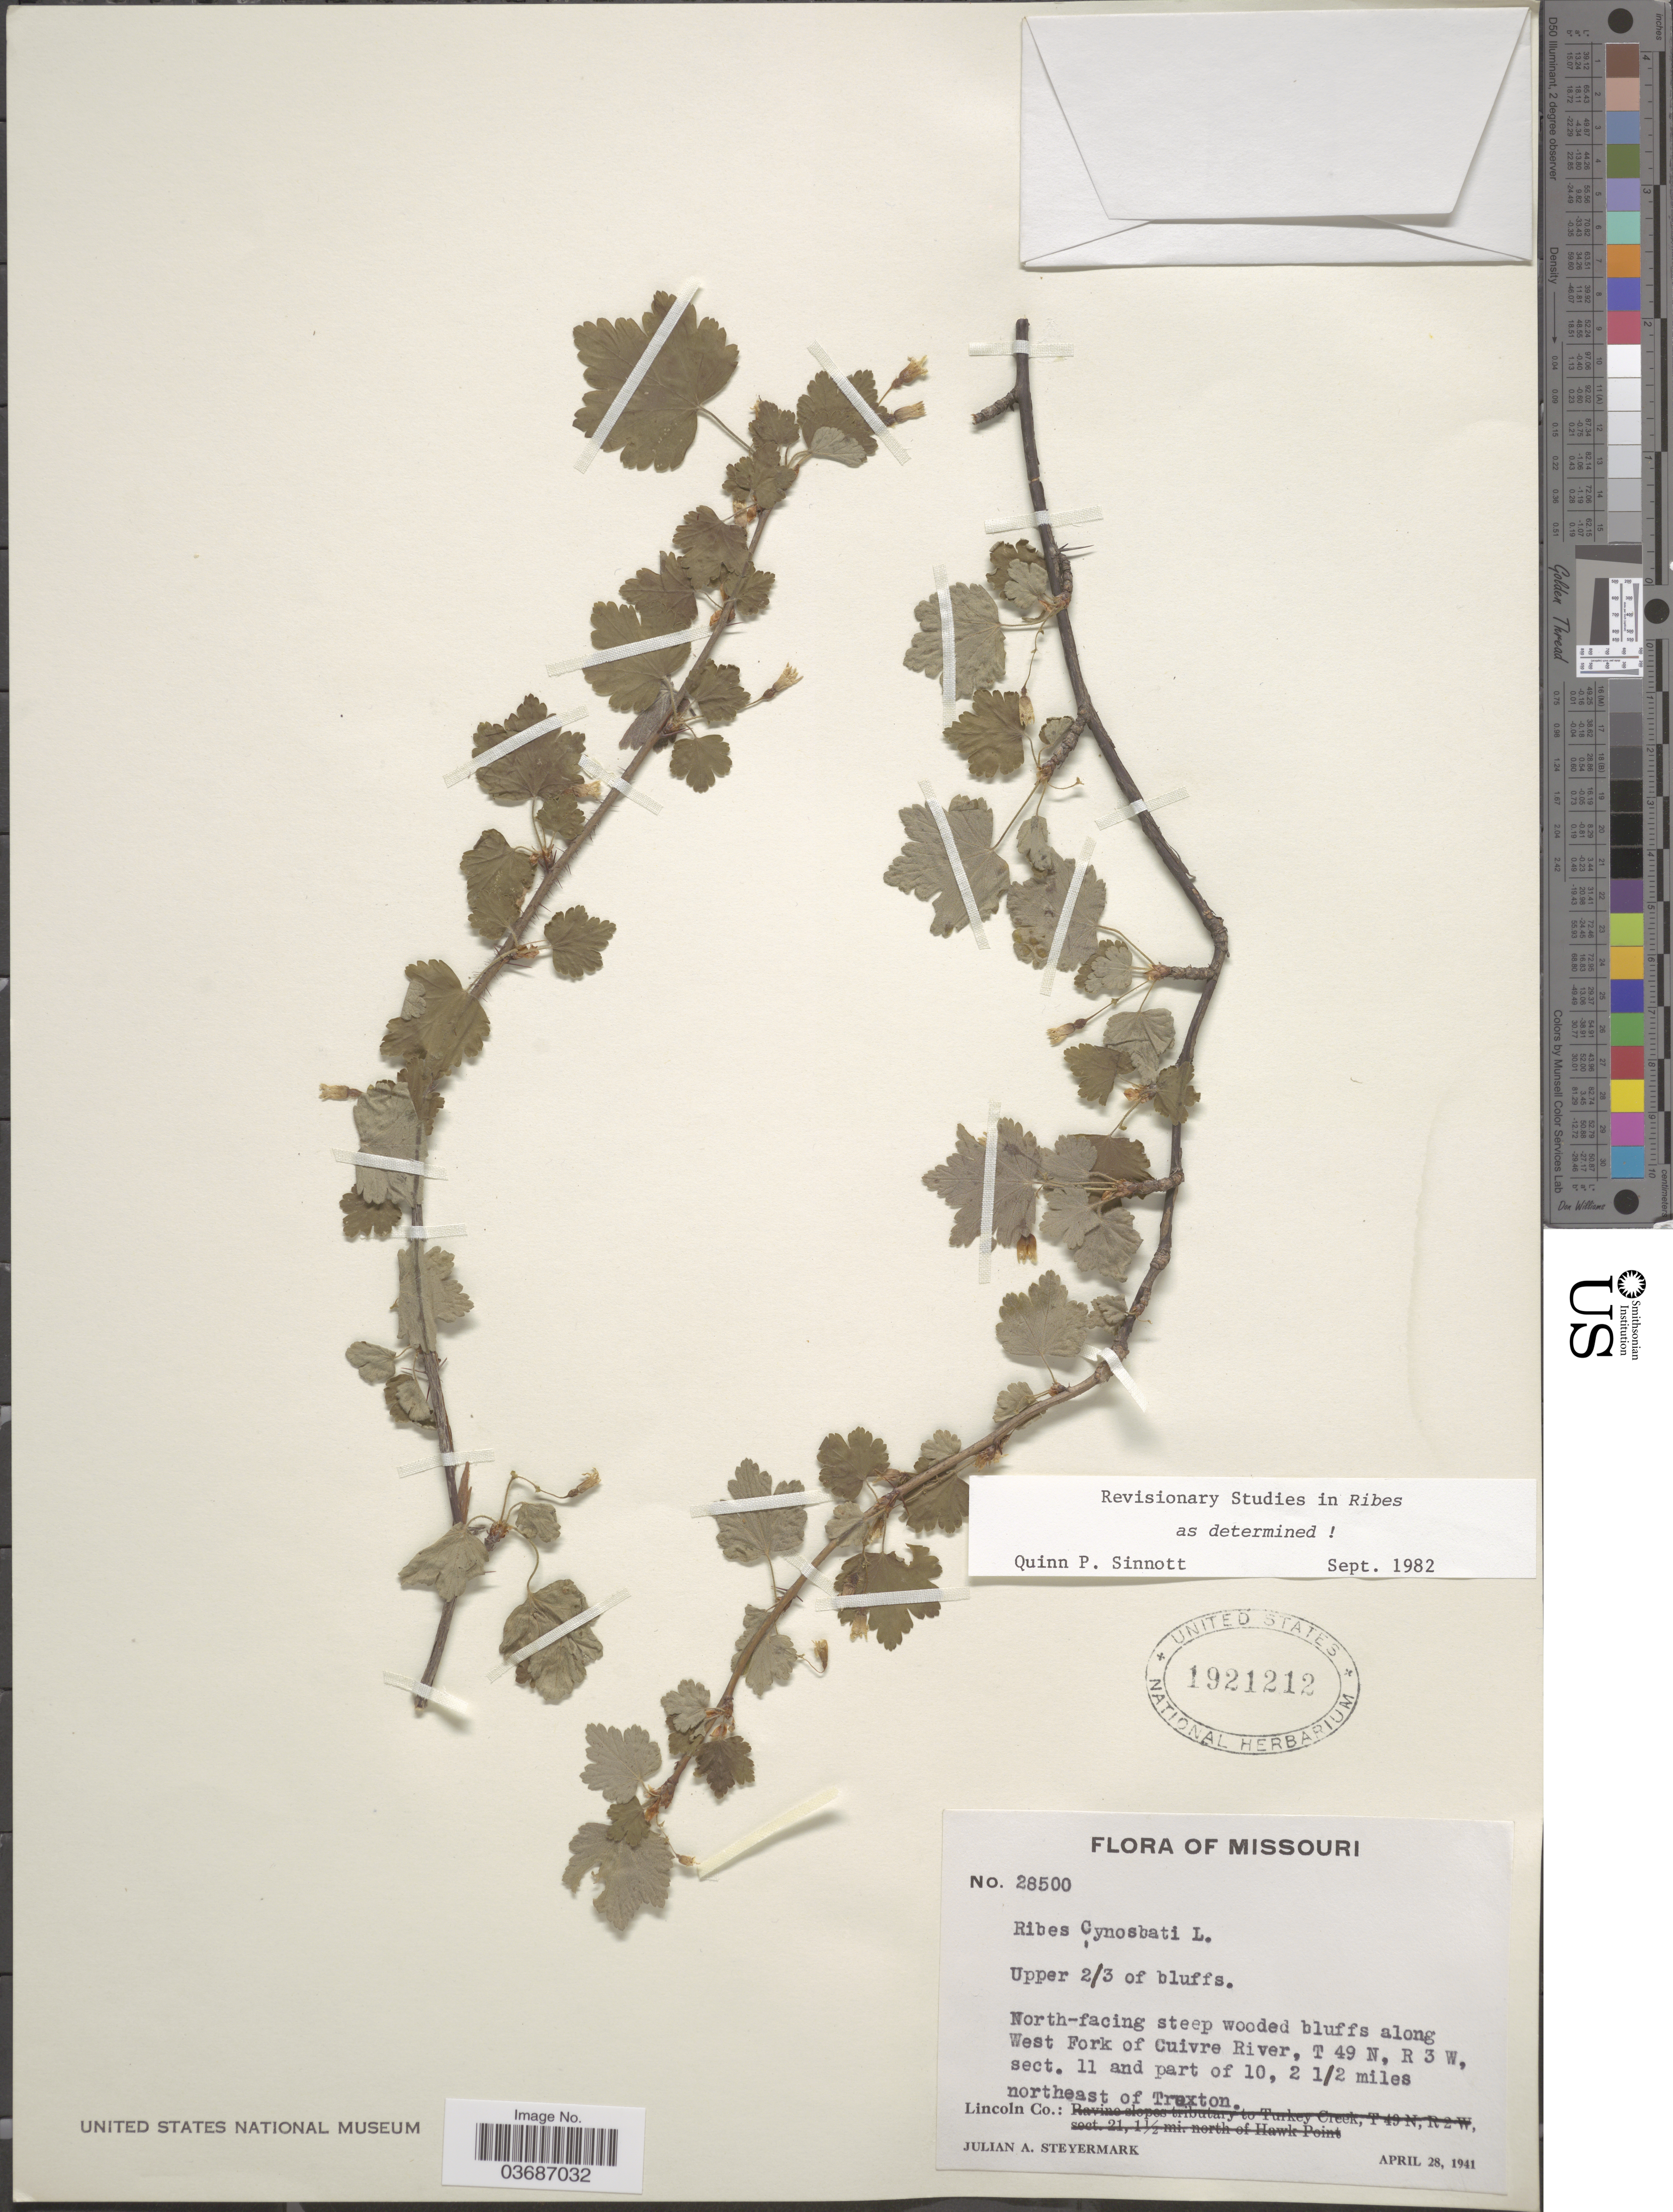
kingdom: Plantae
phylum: Tracheophyta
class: Magnoliopsida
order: Saxifragales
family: Grossulariaceae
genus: Ribes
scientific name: Ribes cynosbati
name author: L.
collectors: J. Steyermark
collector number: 28500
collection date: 1941-04-28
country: United States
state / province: Missouri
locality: North-facing steep wooded bluffs along West Fork of Cuivre River, T 49 N, R 3 W, sect. 11 and part of 10, 2 ½ miles northeast of Truxton. Lincoln Co.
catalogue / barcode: US 1921212